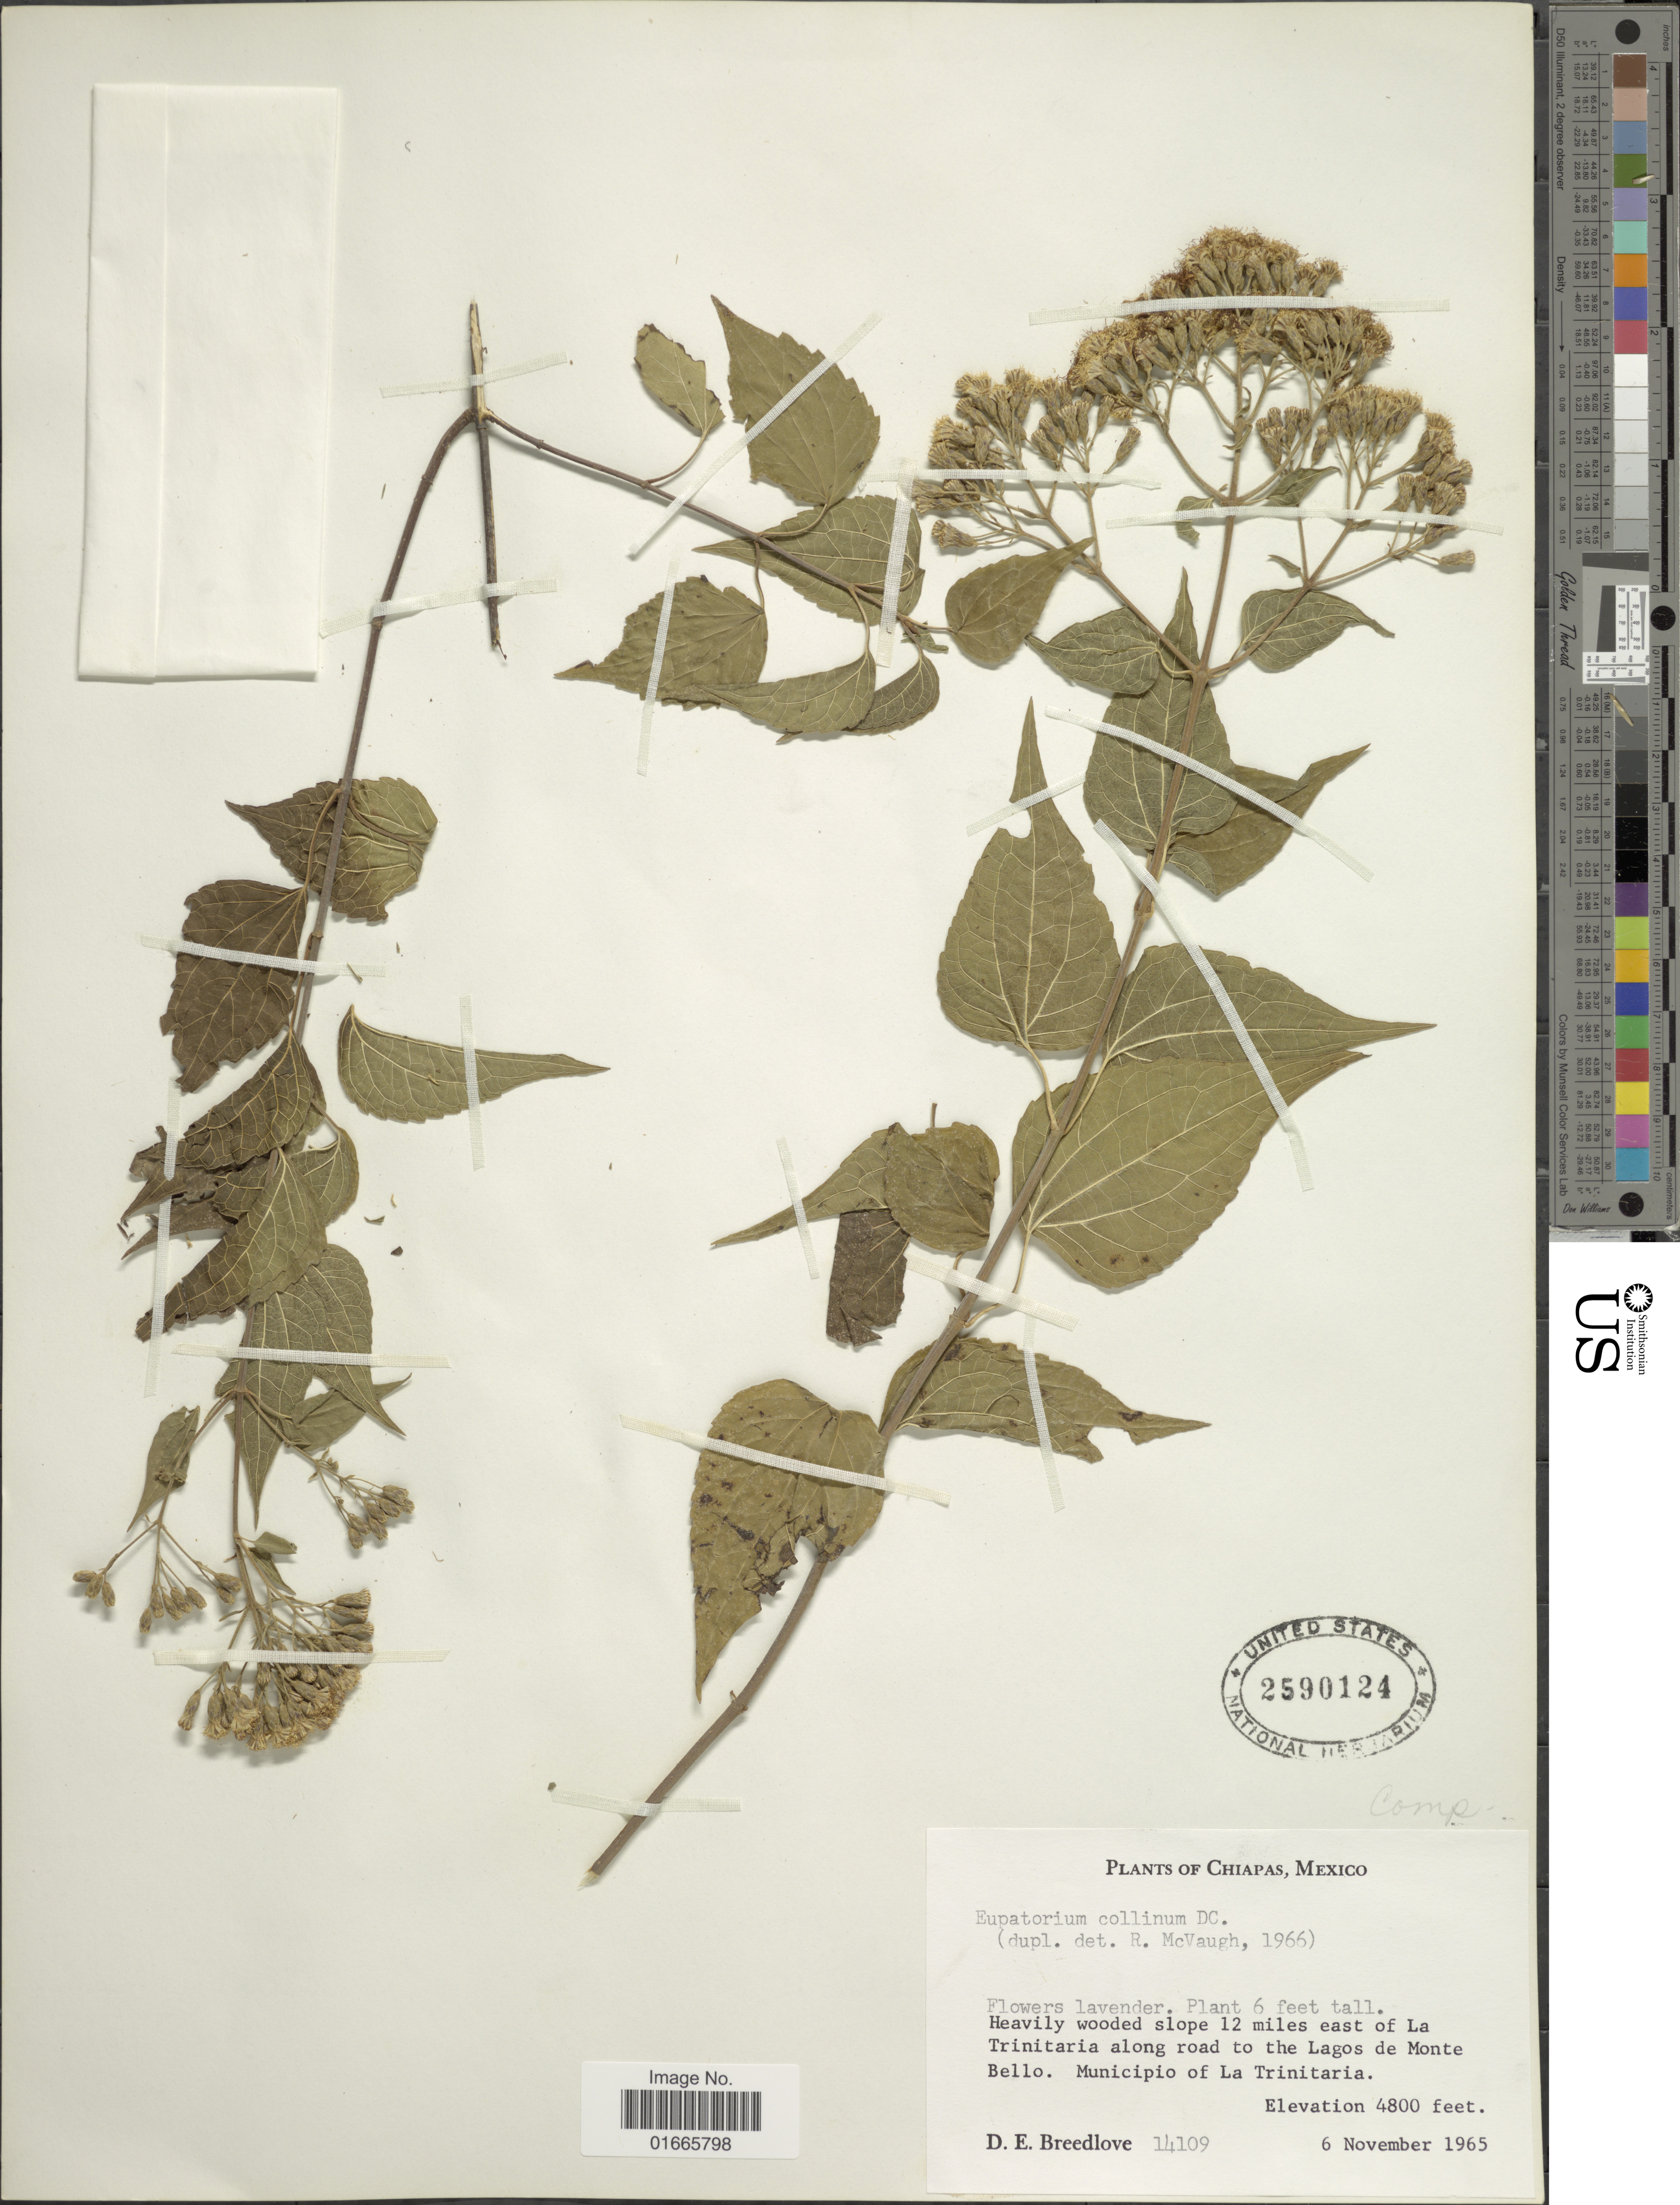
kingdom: Plantae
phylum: Tracheophyta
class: Magnoliopsida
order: Asterales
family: Asteraceae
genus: Chromolaena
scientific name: Chromolaena collina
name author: (DC.) R.M. King & H. Rob.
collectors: D. E. Breedlove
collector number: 14109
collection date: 1965-11-06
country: Mexico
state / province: Chiapas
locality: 12 miles east of La Trinitaria along road to the Lagos de Monte Bello, Municipio of La Trinitaria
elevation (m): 1463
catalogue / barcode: US 2590124